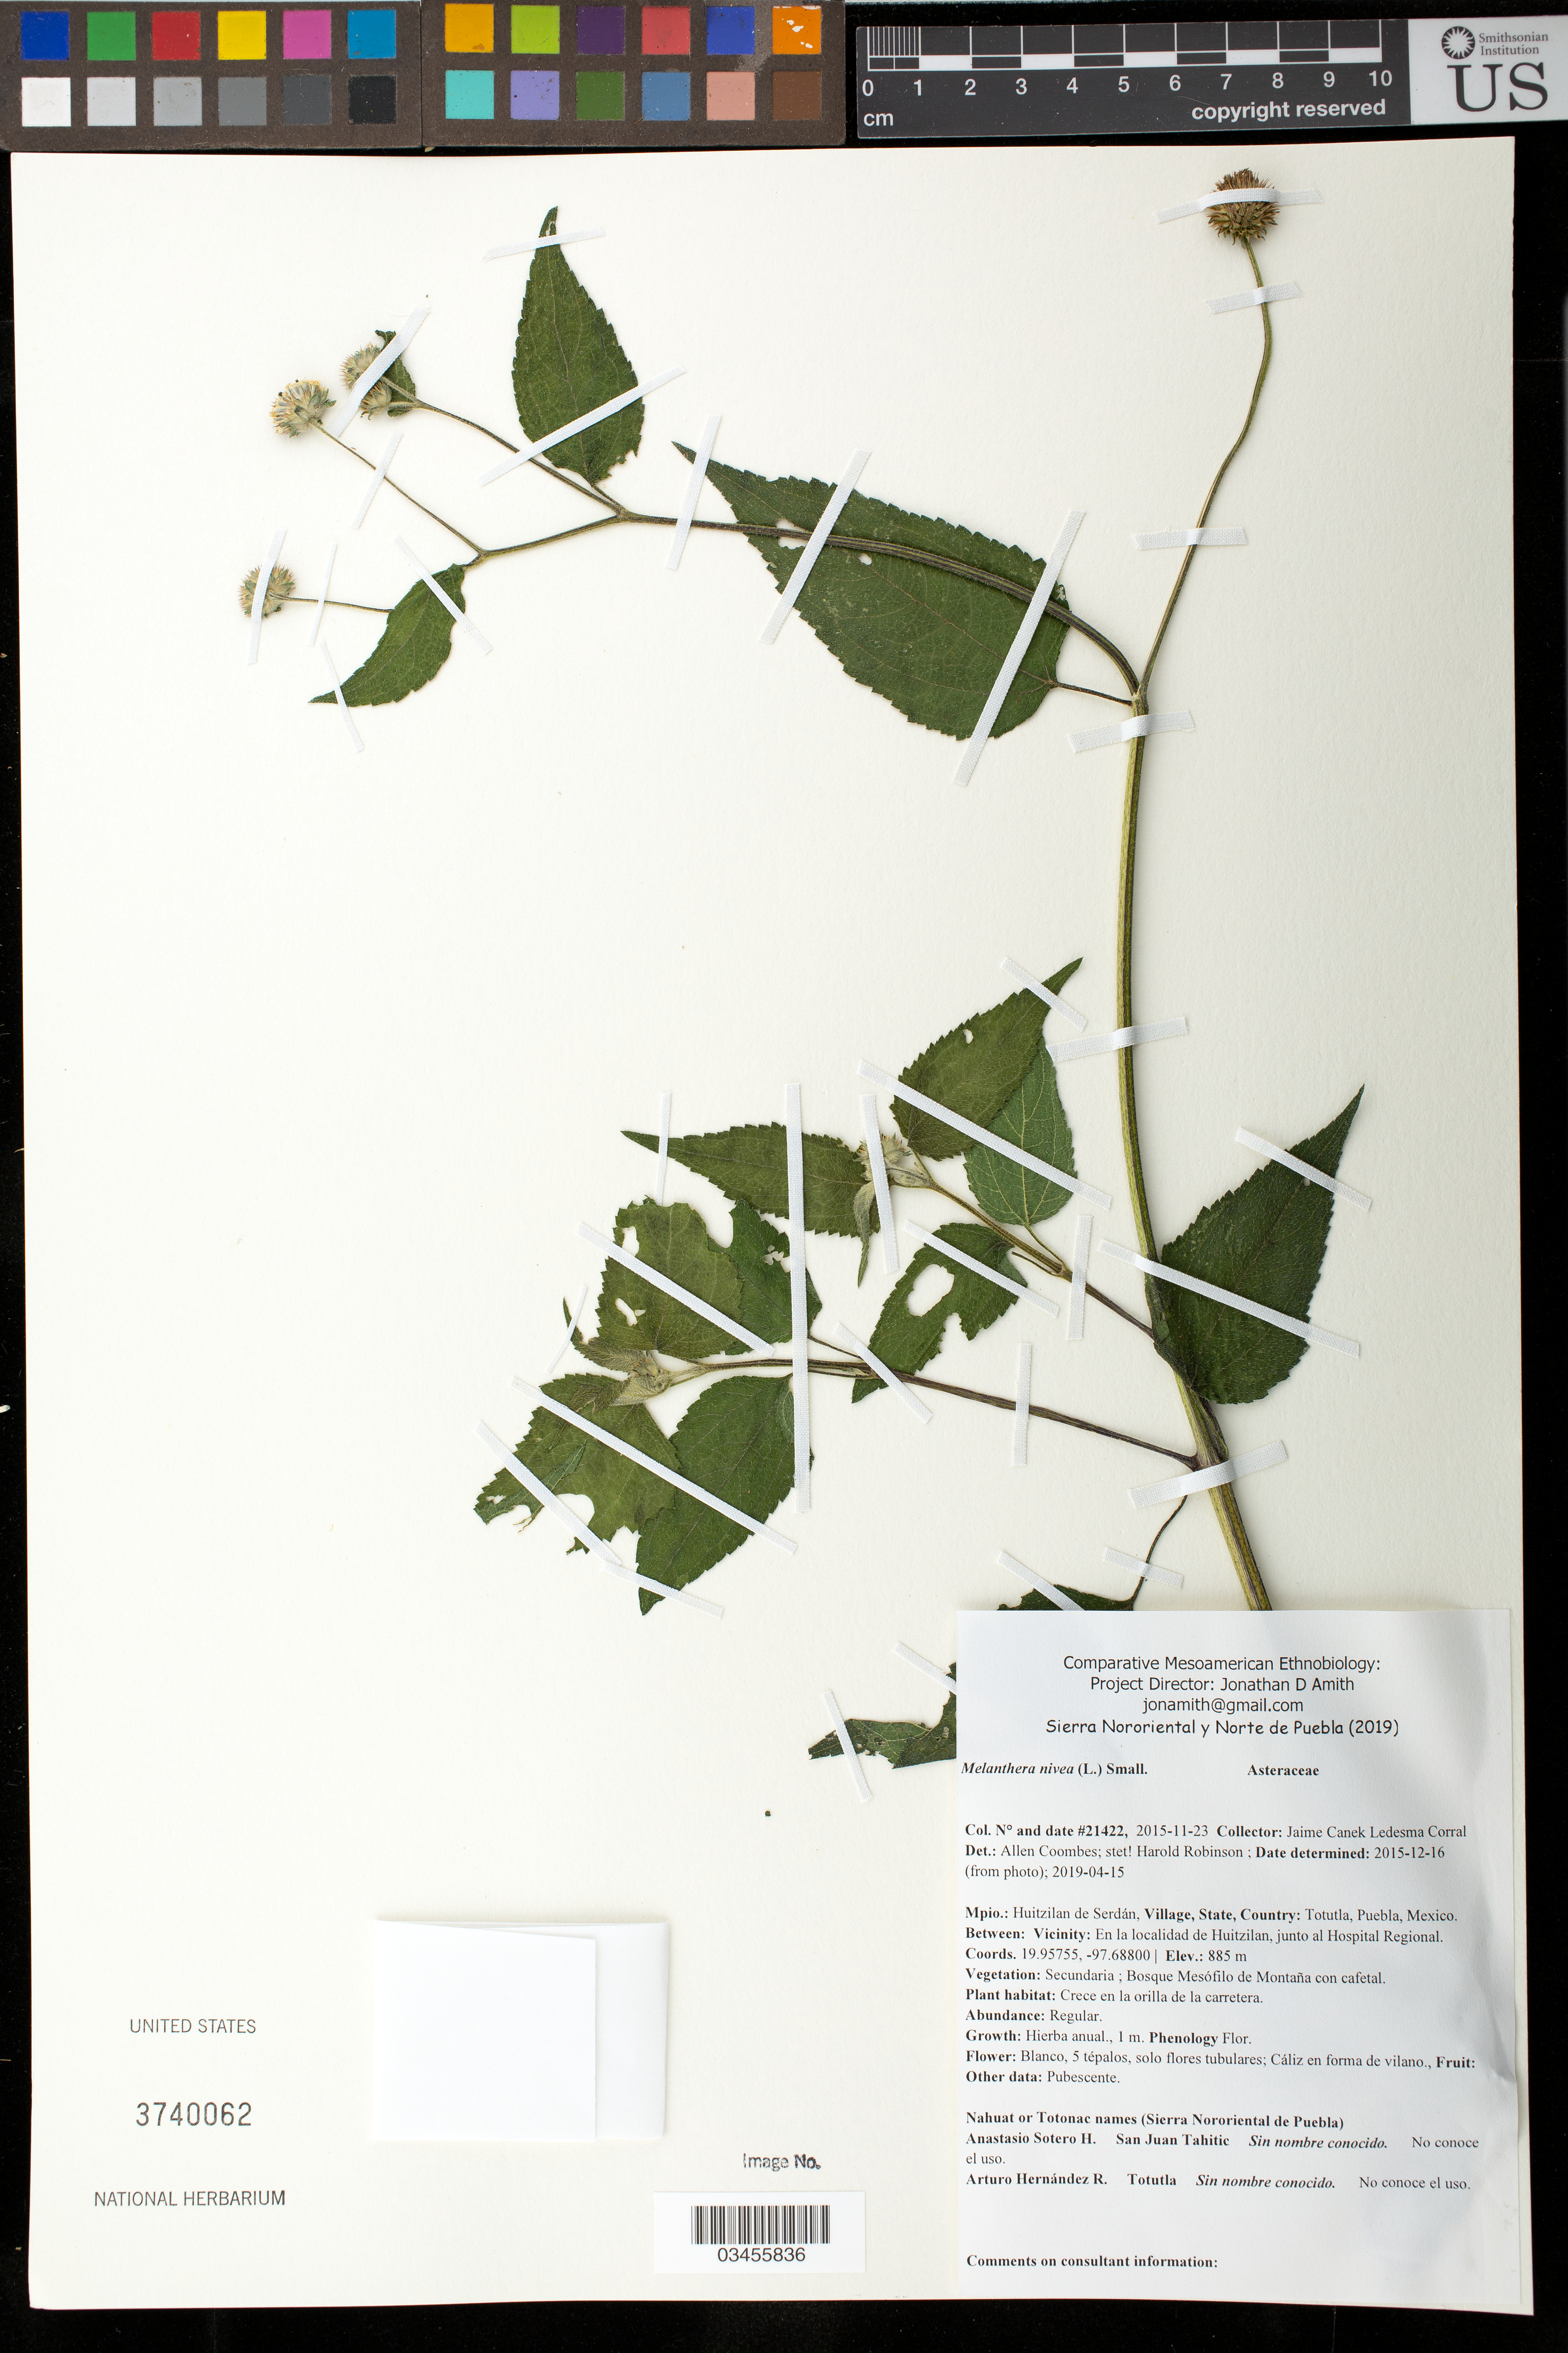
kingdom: Plantae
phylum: Tracheophyta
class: Magnoliopsida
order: Asterales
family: Asteraceae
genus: Melanthera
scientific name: Melanthera nivea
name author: (L.) Small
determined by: Robinson, Harold E., (US)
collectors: Canek Ledesma C.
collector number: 21422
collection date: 2015-11-23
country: México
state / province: Puebla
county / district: Huitzilan de Serdán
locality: PUEBLO: Totutla; LOCALIDAD EXACTA: En la localidad de Huitzilan, junto al Hospital Regional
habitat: Bosque mesófilo de montaña con cafetal | Crece en la orilla de la carretera.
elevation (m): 885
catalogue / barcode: US 3740062